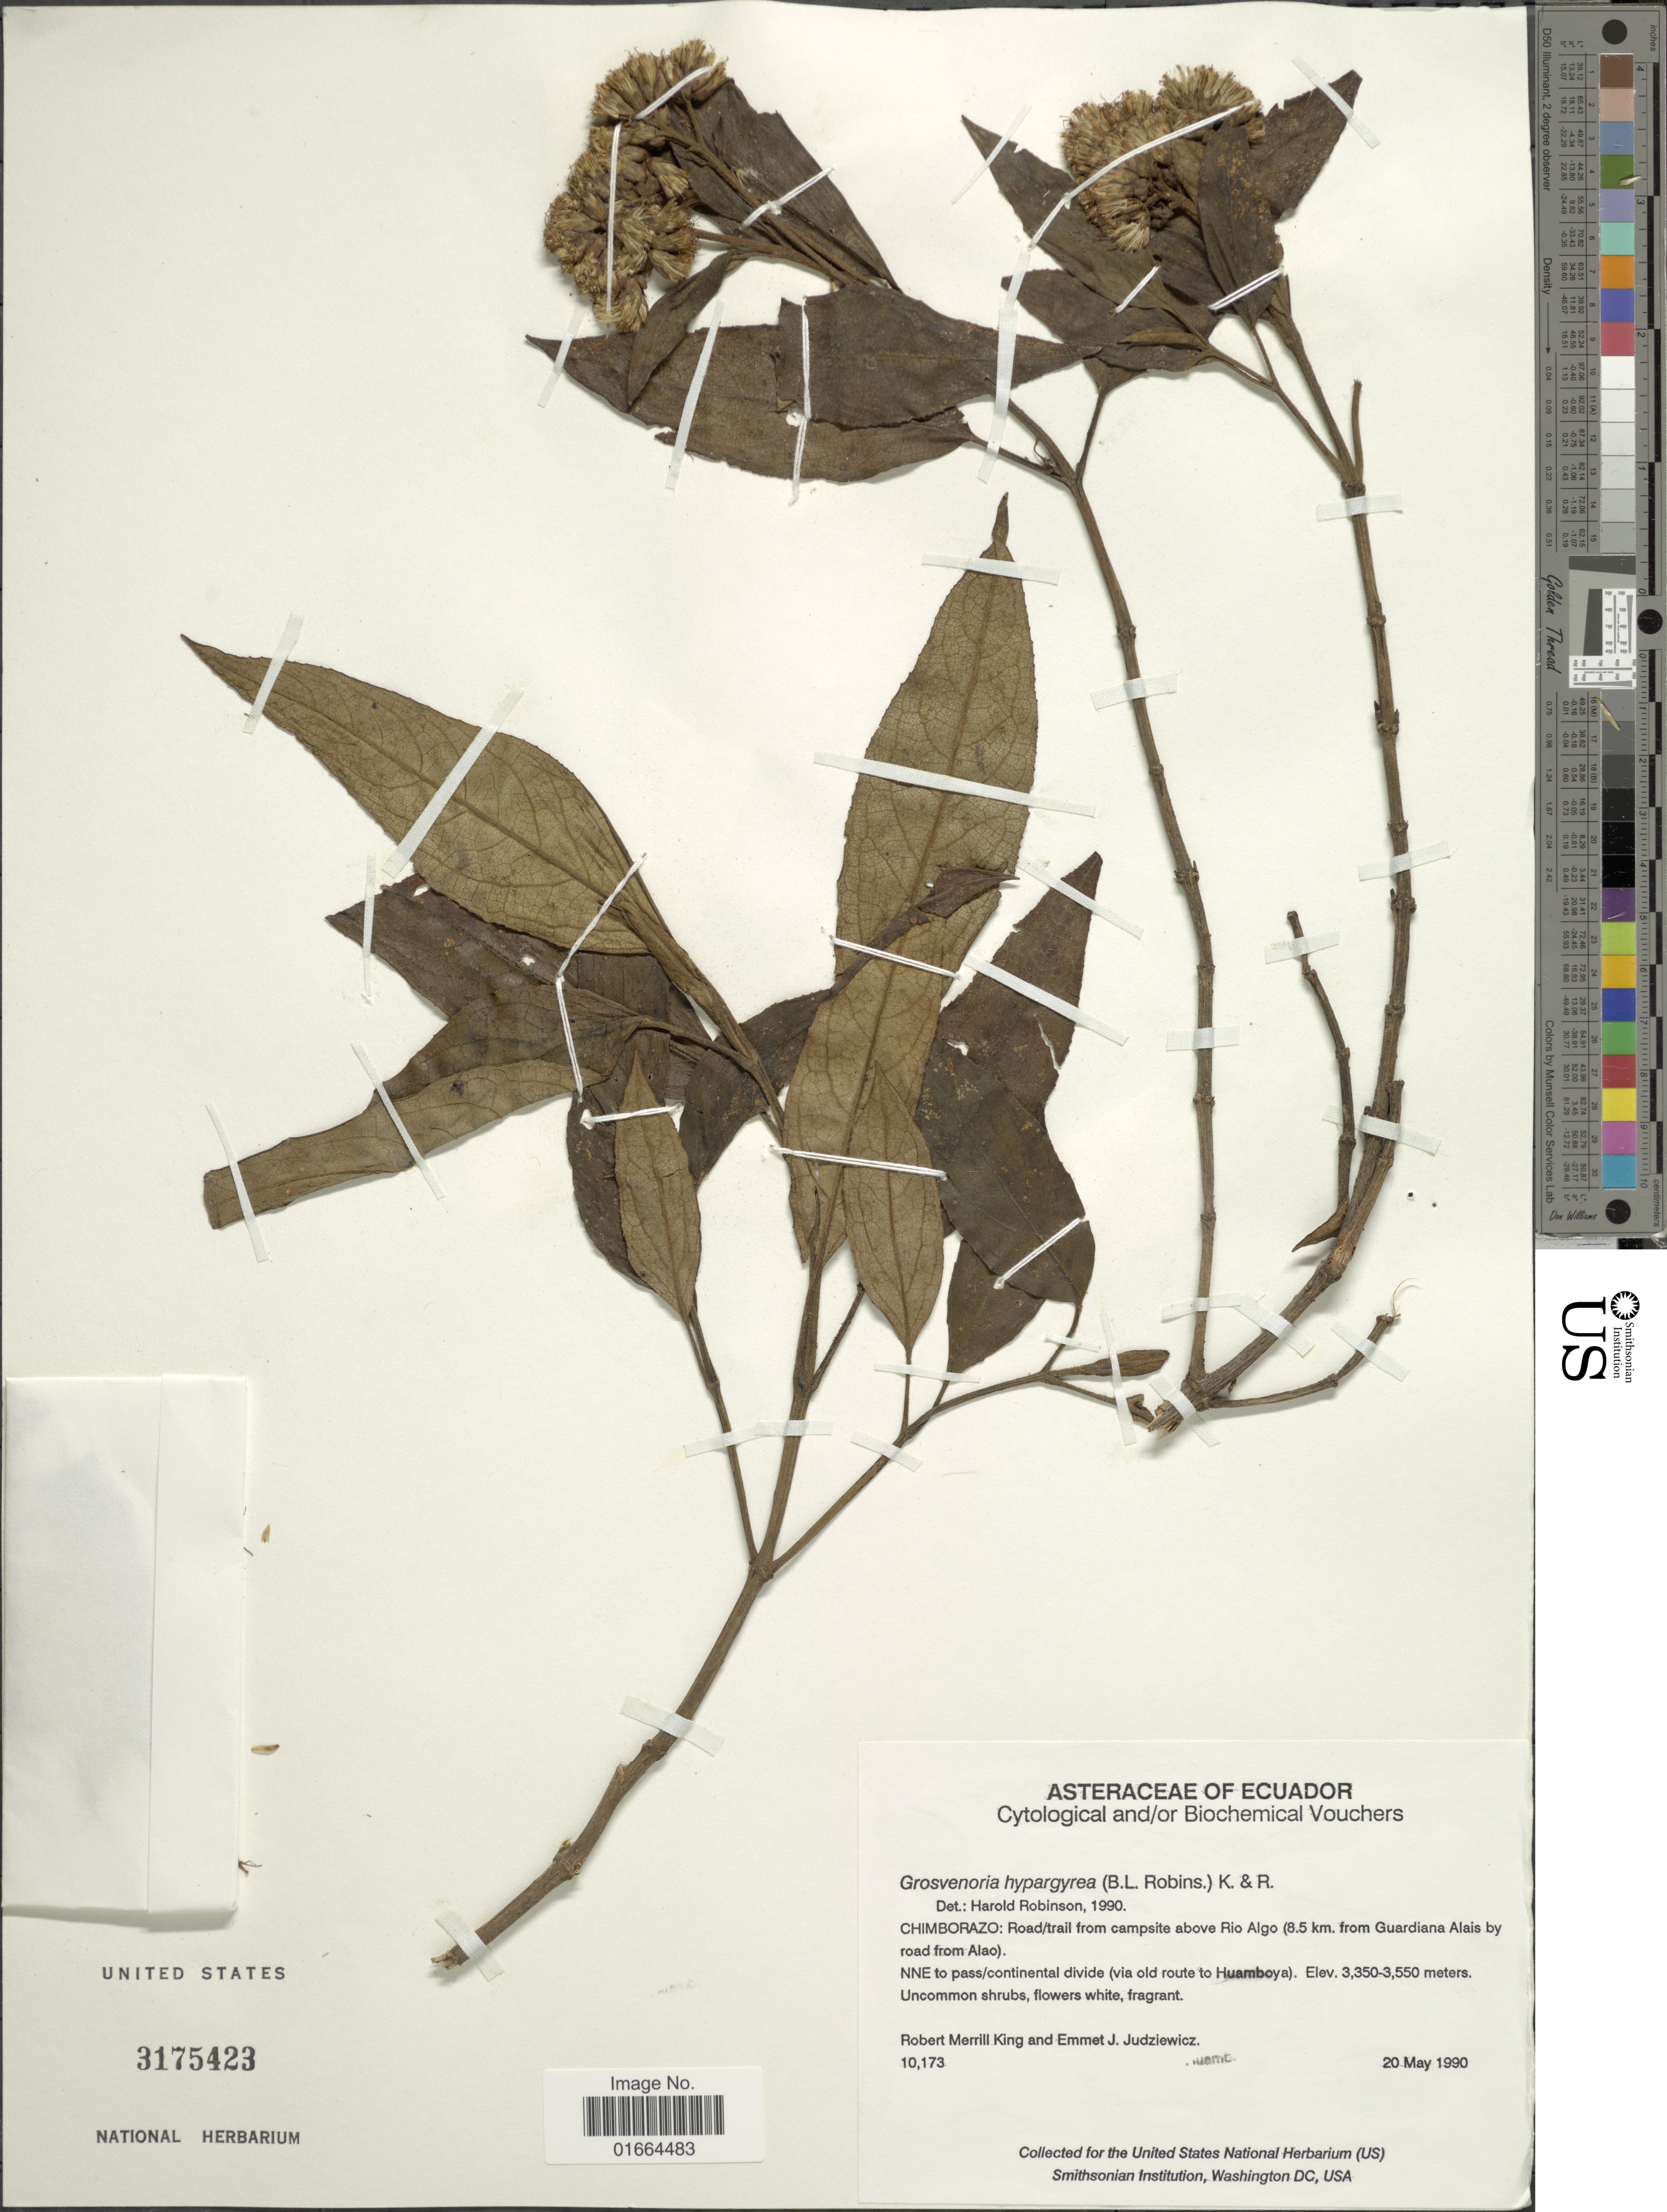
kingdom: Plantae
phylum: Tracheophyta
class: Magnoliopsida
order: Asterales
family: Asteraceae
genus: Grosvenoria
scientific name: Grosvenoria rimbachii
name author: (B.L. Rob.) R.M. King & H. Rob.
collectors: R. M. King & E. J. Judziewicz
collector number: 10173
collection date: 1990-05-20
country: Ecuador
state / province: Chimborazo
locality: Chimborazo: Road/trail from campsite above Rio Algo (8.5 from Guardina Alais by road from Alao), NNE to pass/continental divide (via old route to Huamboya)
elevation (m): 3350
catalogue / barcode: US 3175423